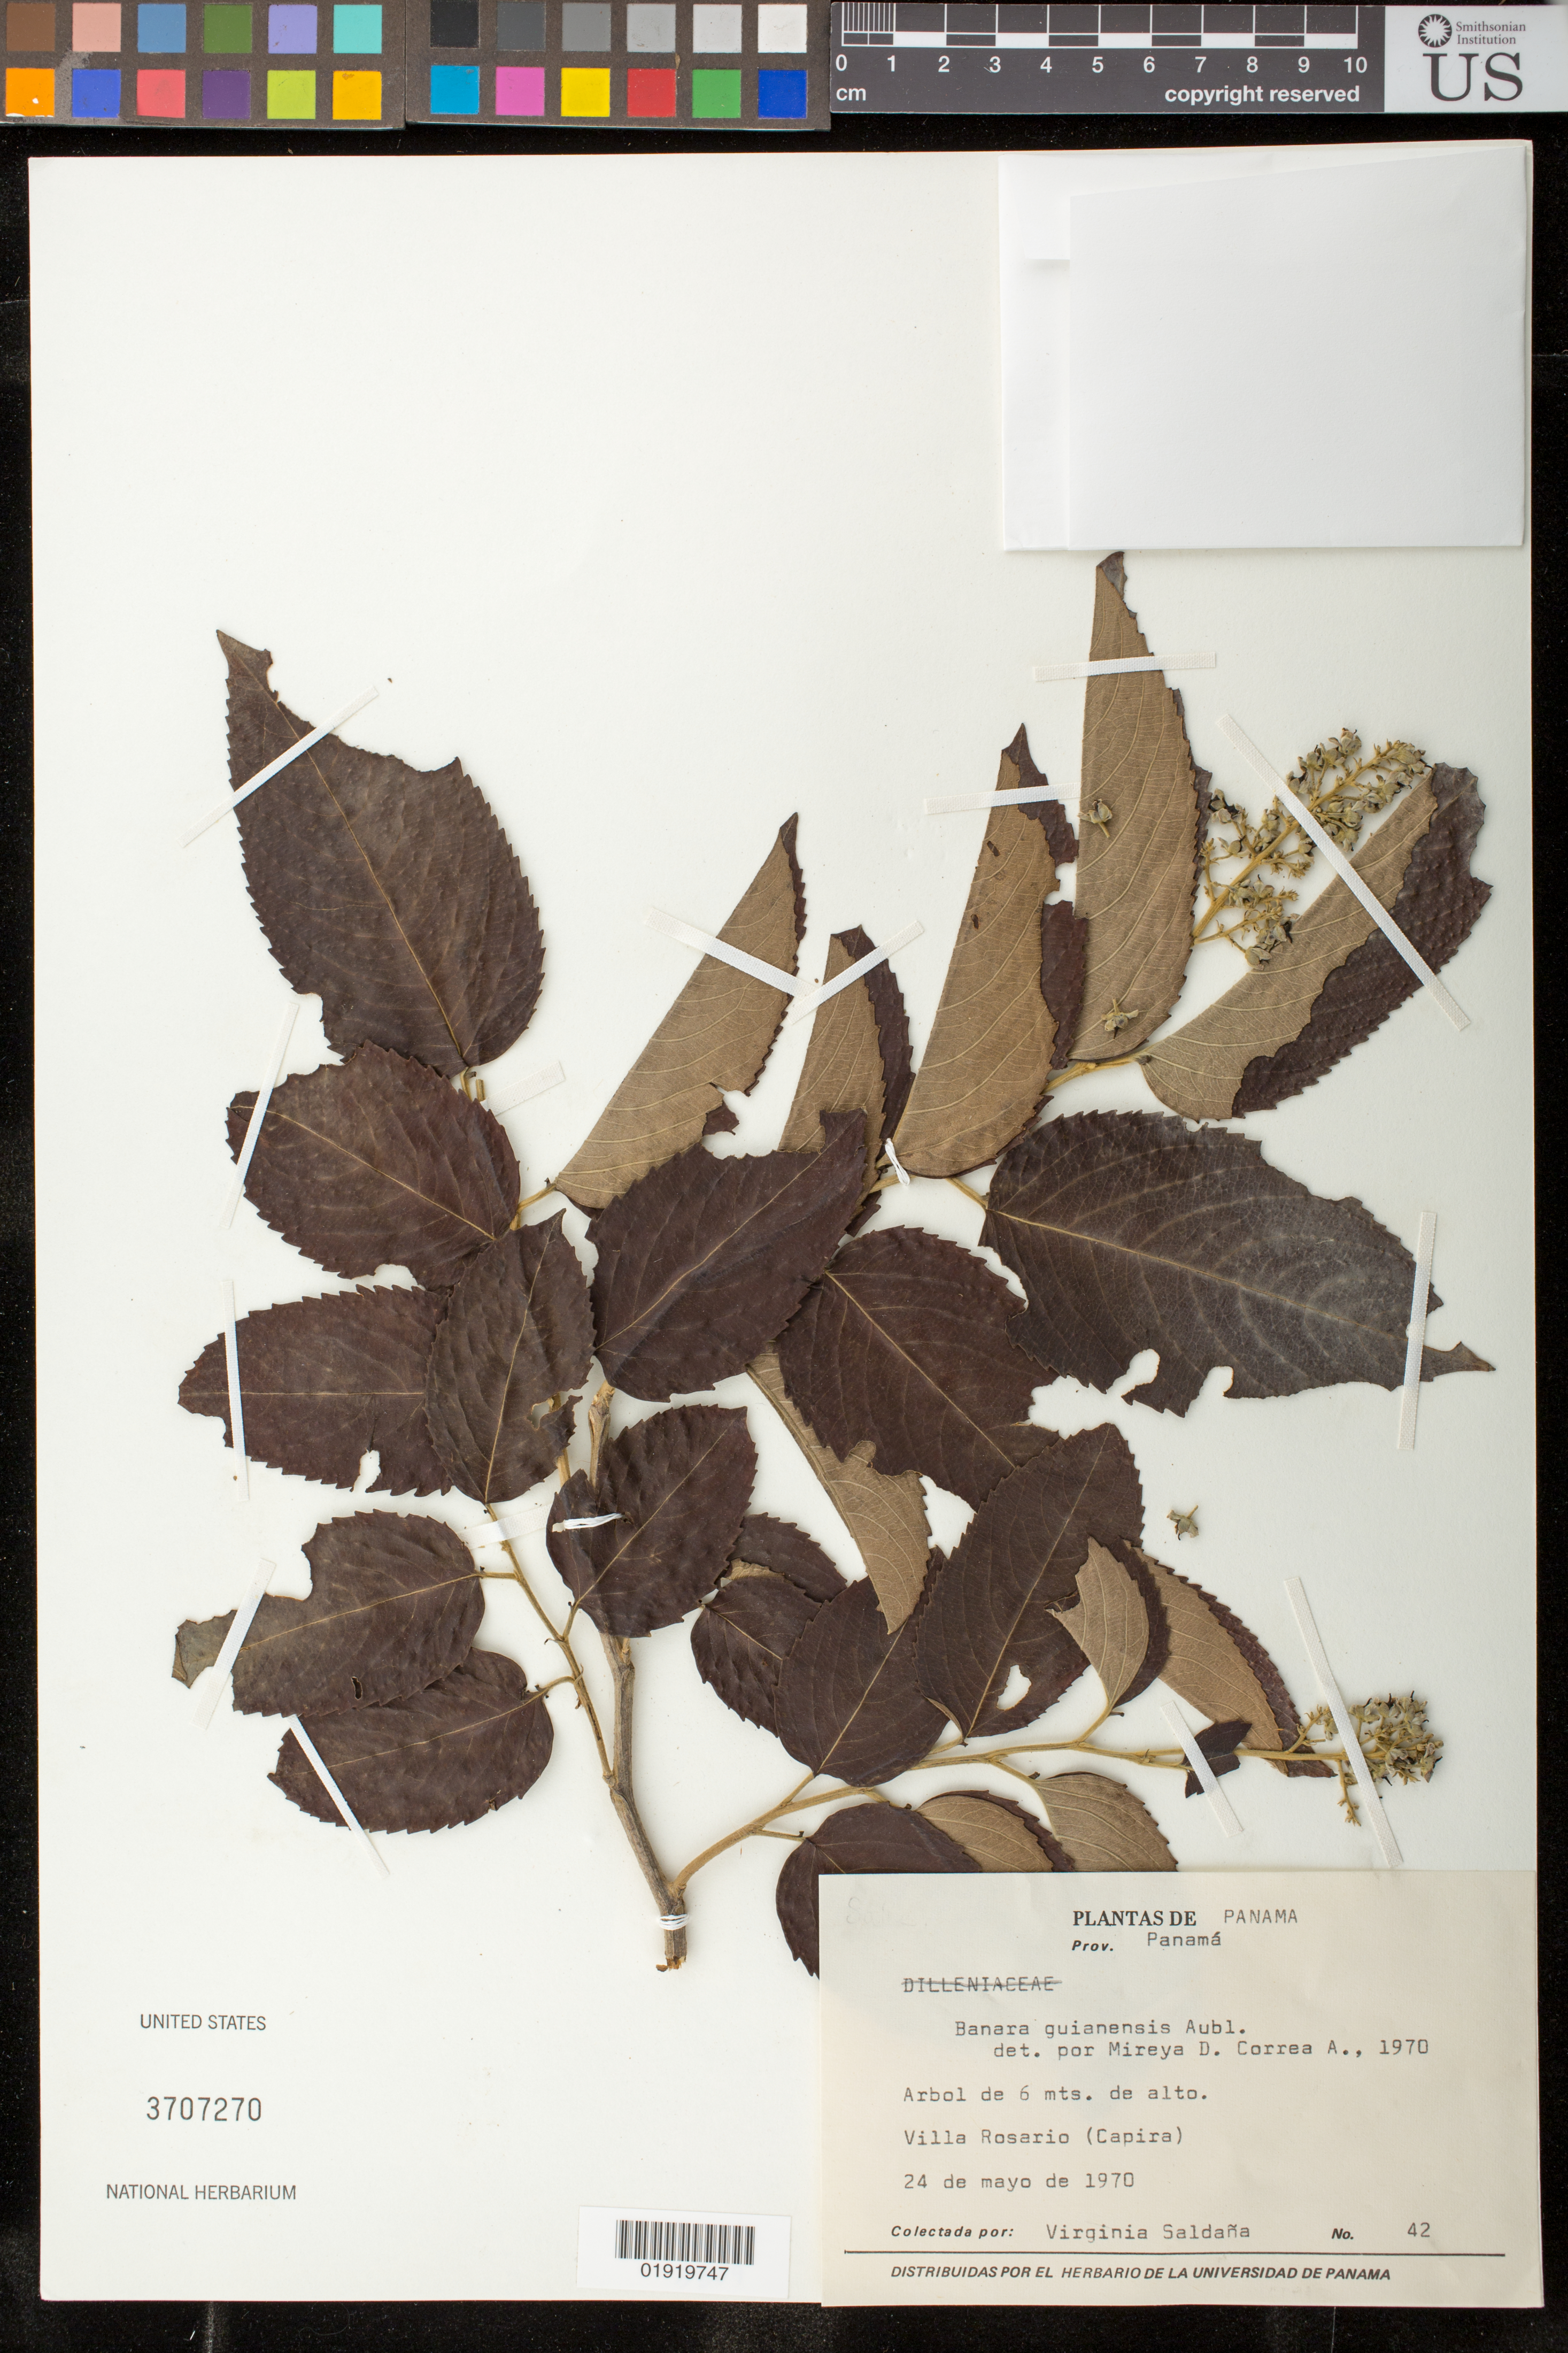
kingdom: Plantae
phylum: Tracheophyta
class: Magnoliopsida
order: Malpighiales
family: Salicaceae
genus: Banara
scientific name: Banara guianensis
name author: Aubl.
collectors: V. Saldaña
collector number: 42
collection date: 1970-05-24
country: Panama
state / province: Panamá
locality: Prov. Panamá. Villa Rosario (Capira)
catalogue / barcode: US 2707270